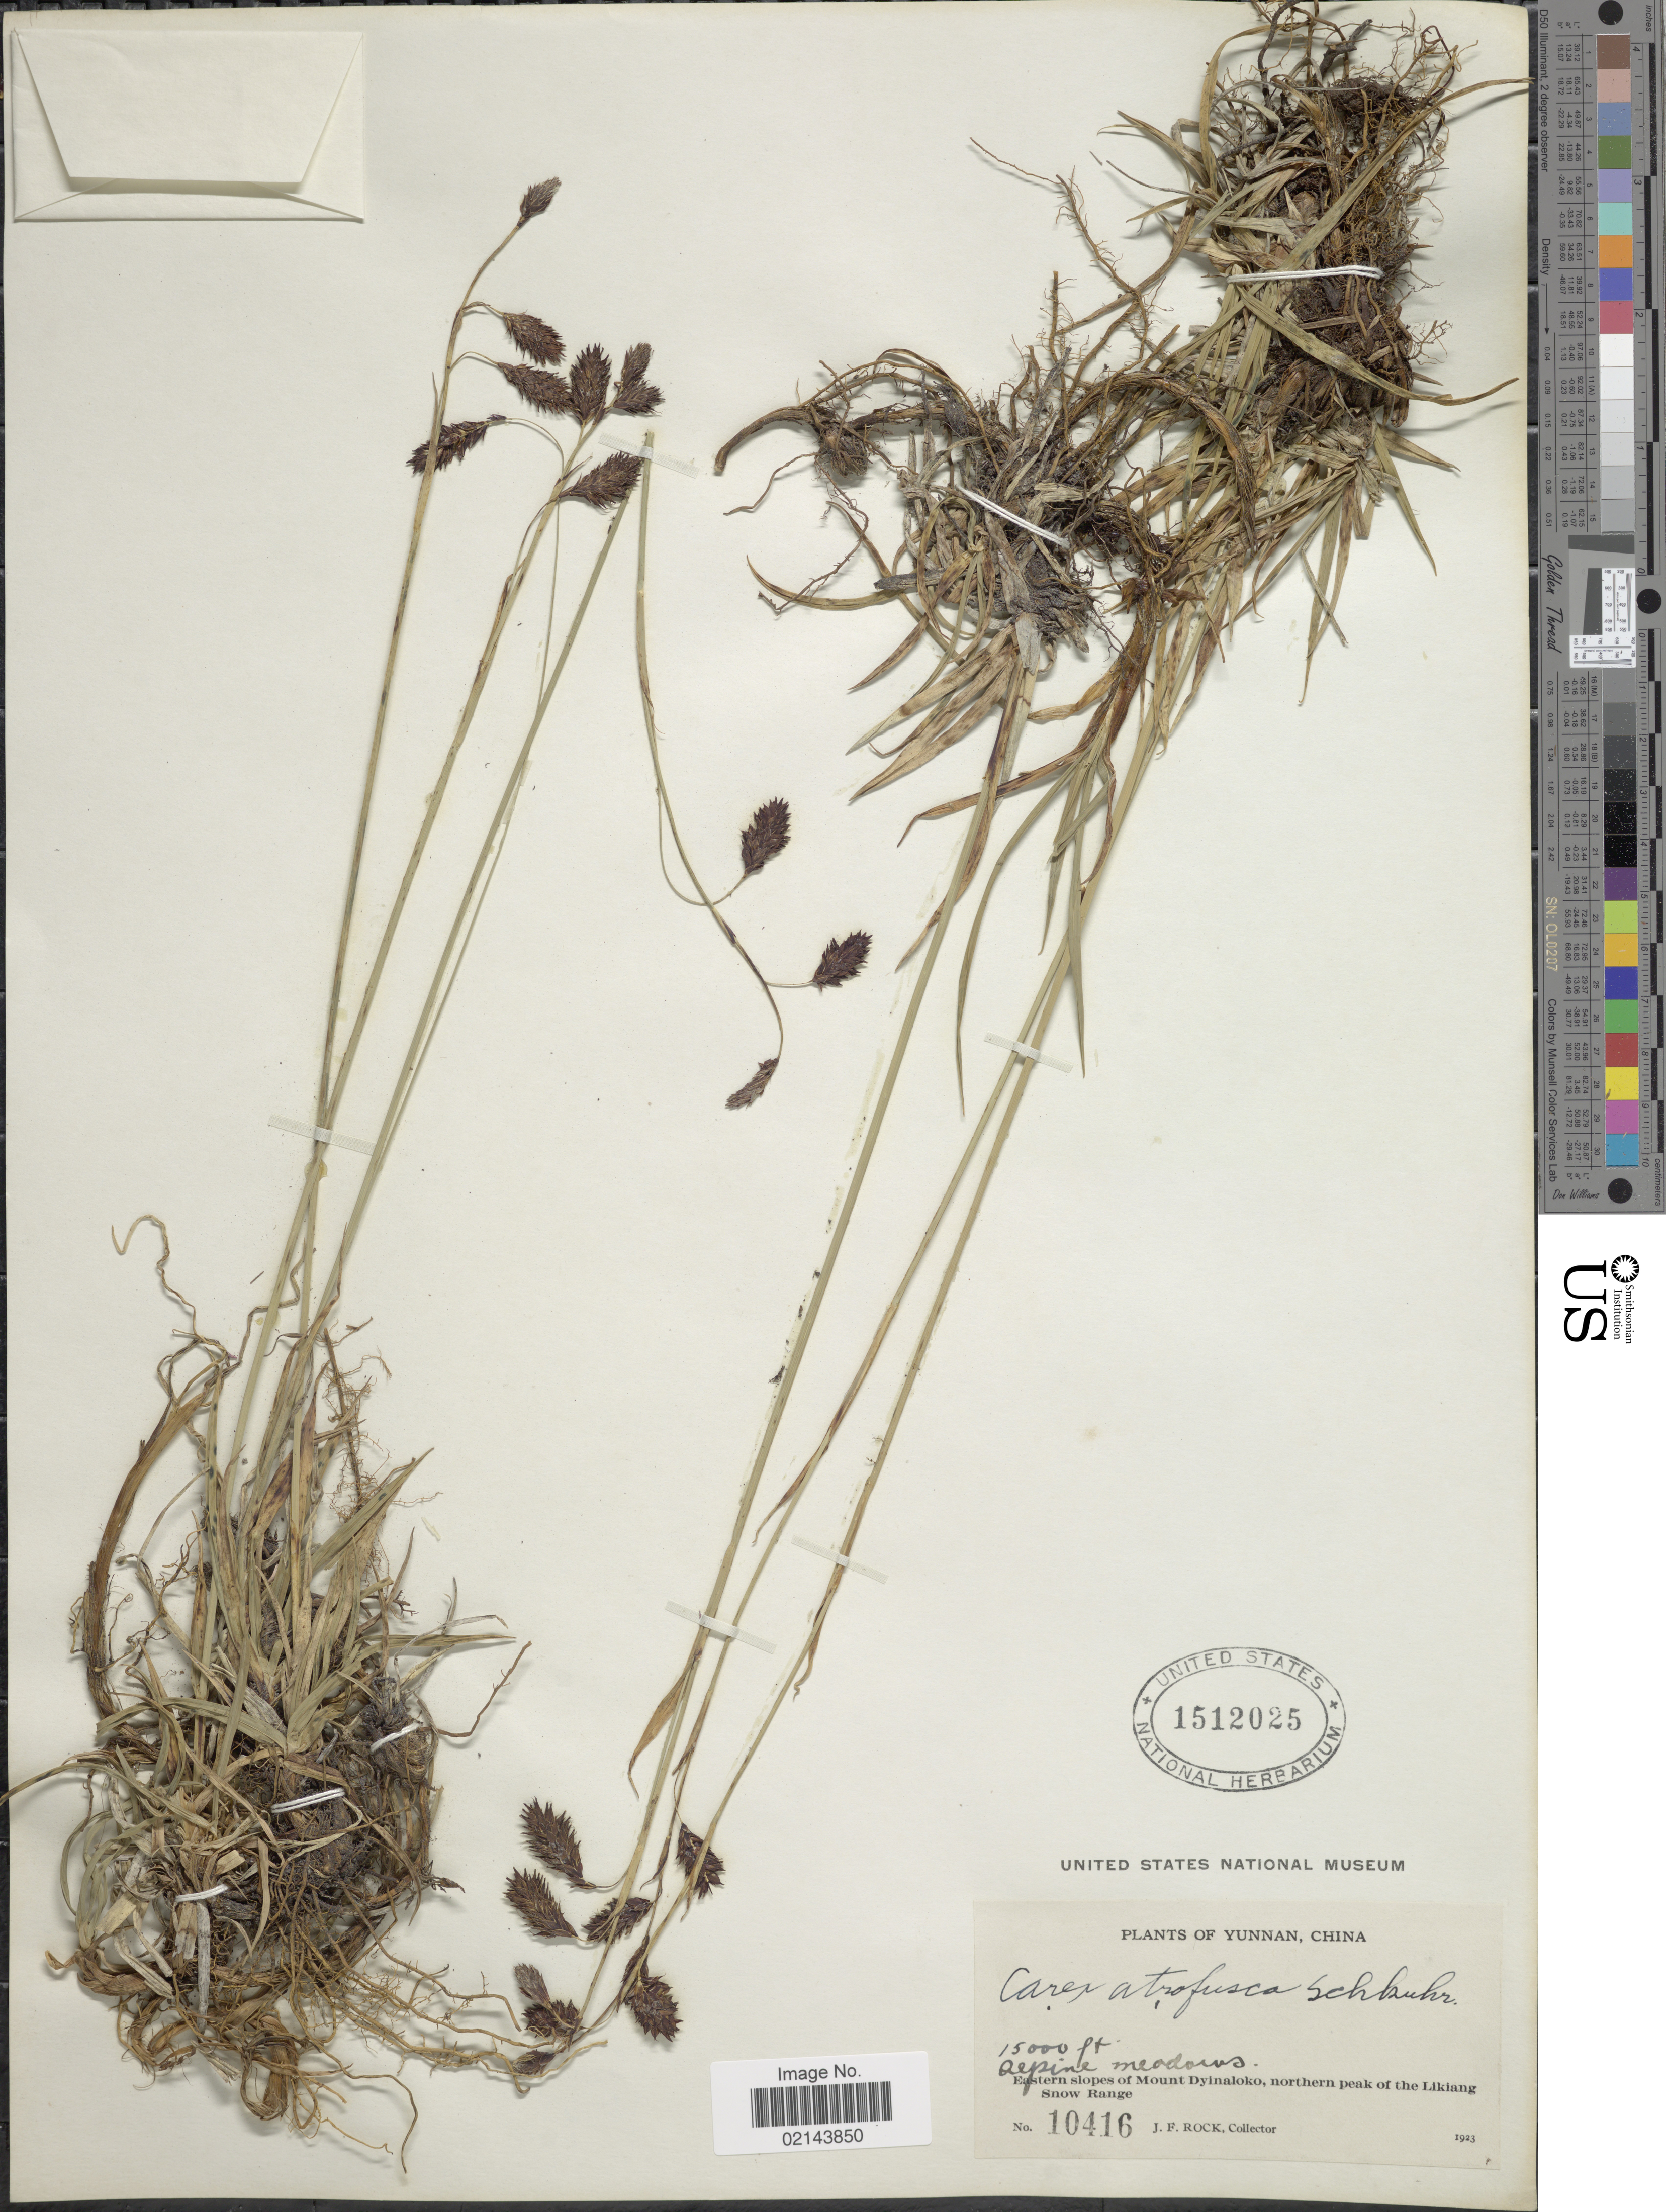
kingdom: Plantae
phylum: Tracheophyta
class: Liliopsida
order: Poales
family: Cyperaceae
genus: Carex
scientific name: Carex atrofusca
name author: Schkuhr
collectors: J. Rock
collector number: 10416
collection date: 1923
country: China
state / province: Yunnan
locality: Eastern slopes of Mount Dyinaloko, northern peak of the Likiang Snow Range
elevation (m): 4572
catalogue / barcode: US 1512025